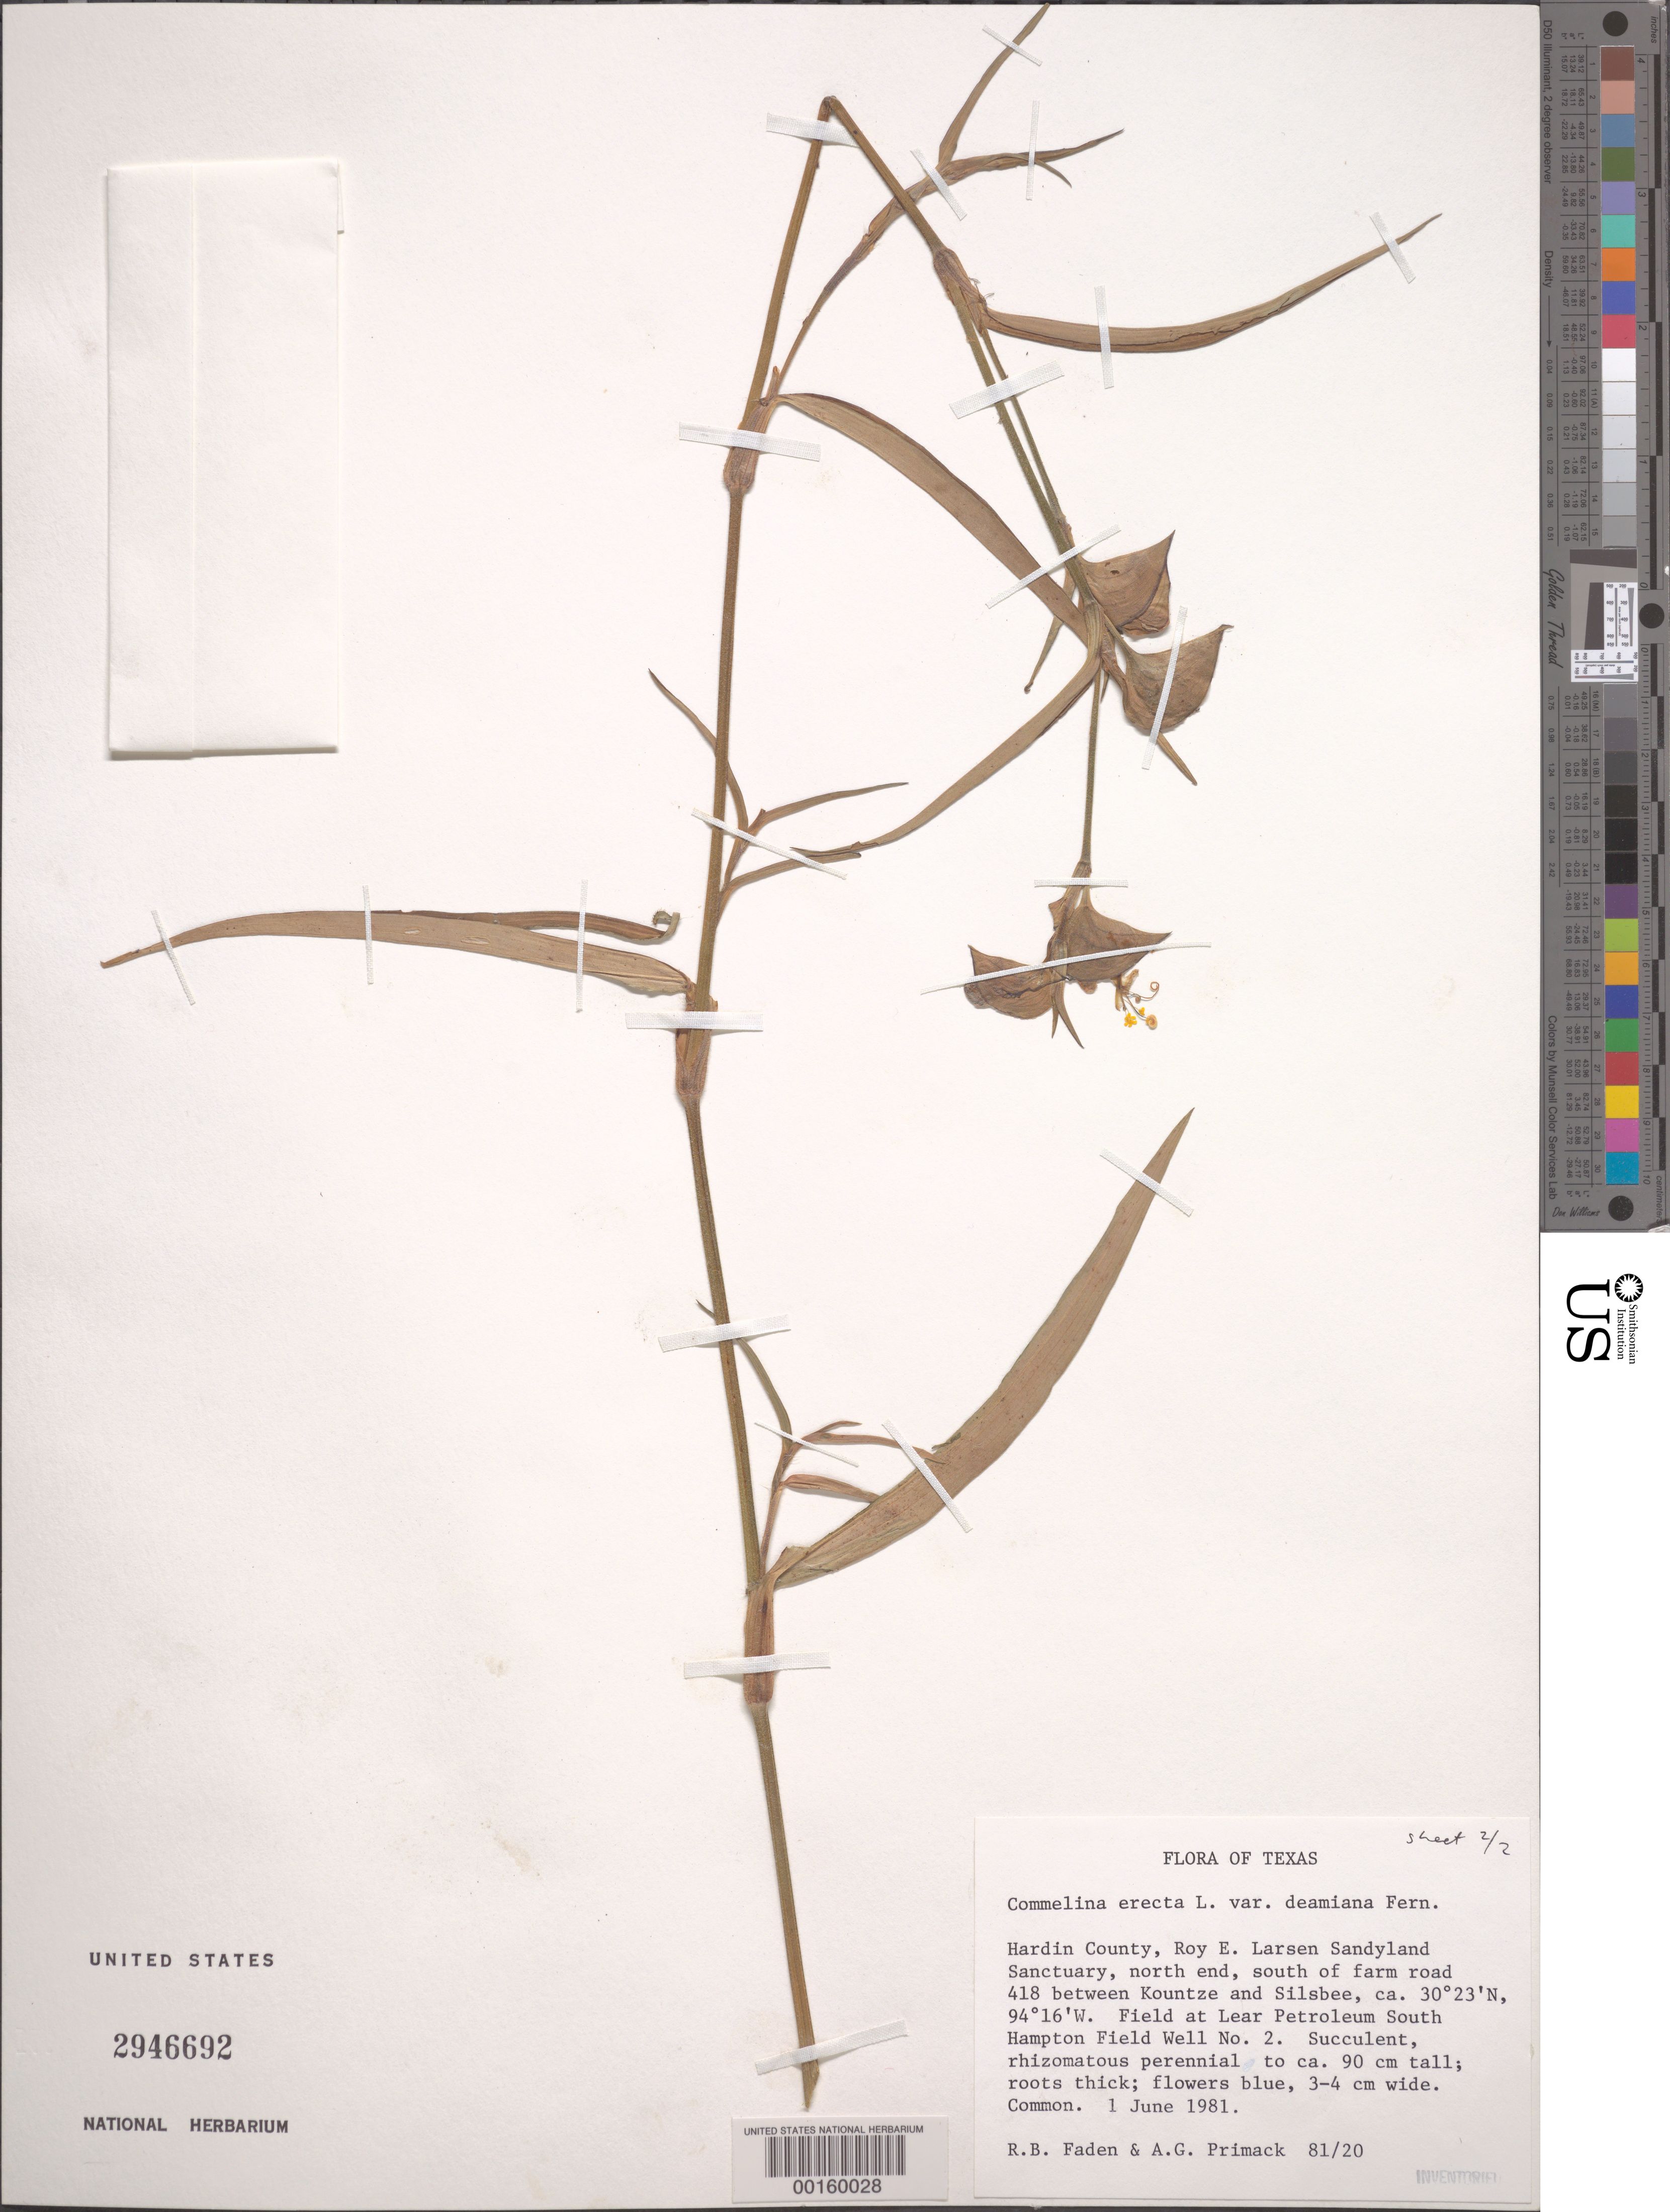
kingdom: Plantae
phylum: Tracheophyta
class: Liliopsida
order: Commelinales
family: Commelinaceae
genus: Commelina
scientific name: Commelina erecta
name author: L.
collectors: R. B. Faden & A. Primack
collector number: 81/20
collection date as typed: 01 Jun 1981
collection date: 1981-06-01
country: United States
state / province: Texas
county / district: Hardin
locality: Roy e. larsen sandyland sanctuary, n end, s of farm rd. 418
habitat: Field at lear petroleum south hampton well #2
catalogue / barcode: US 2946692